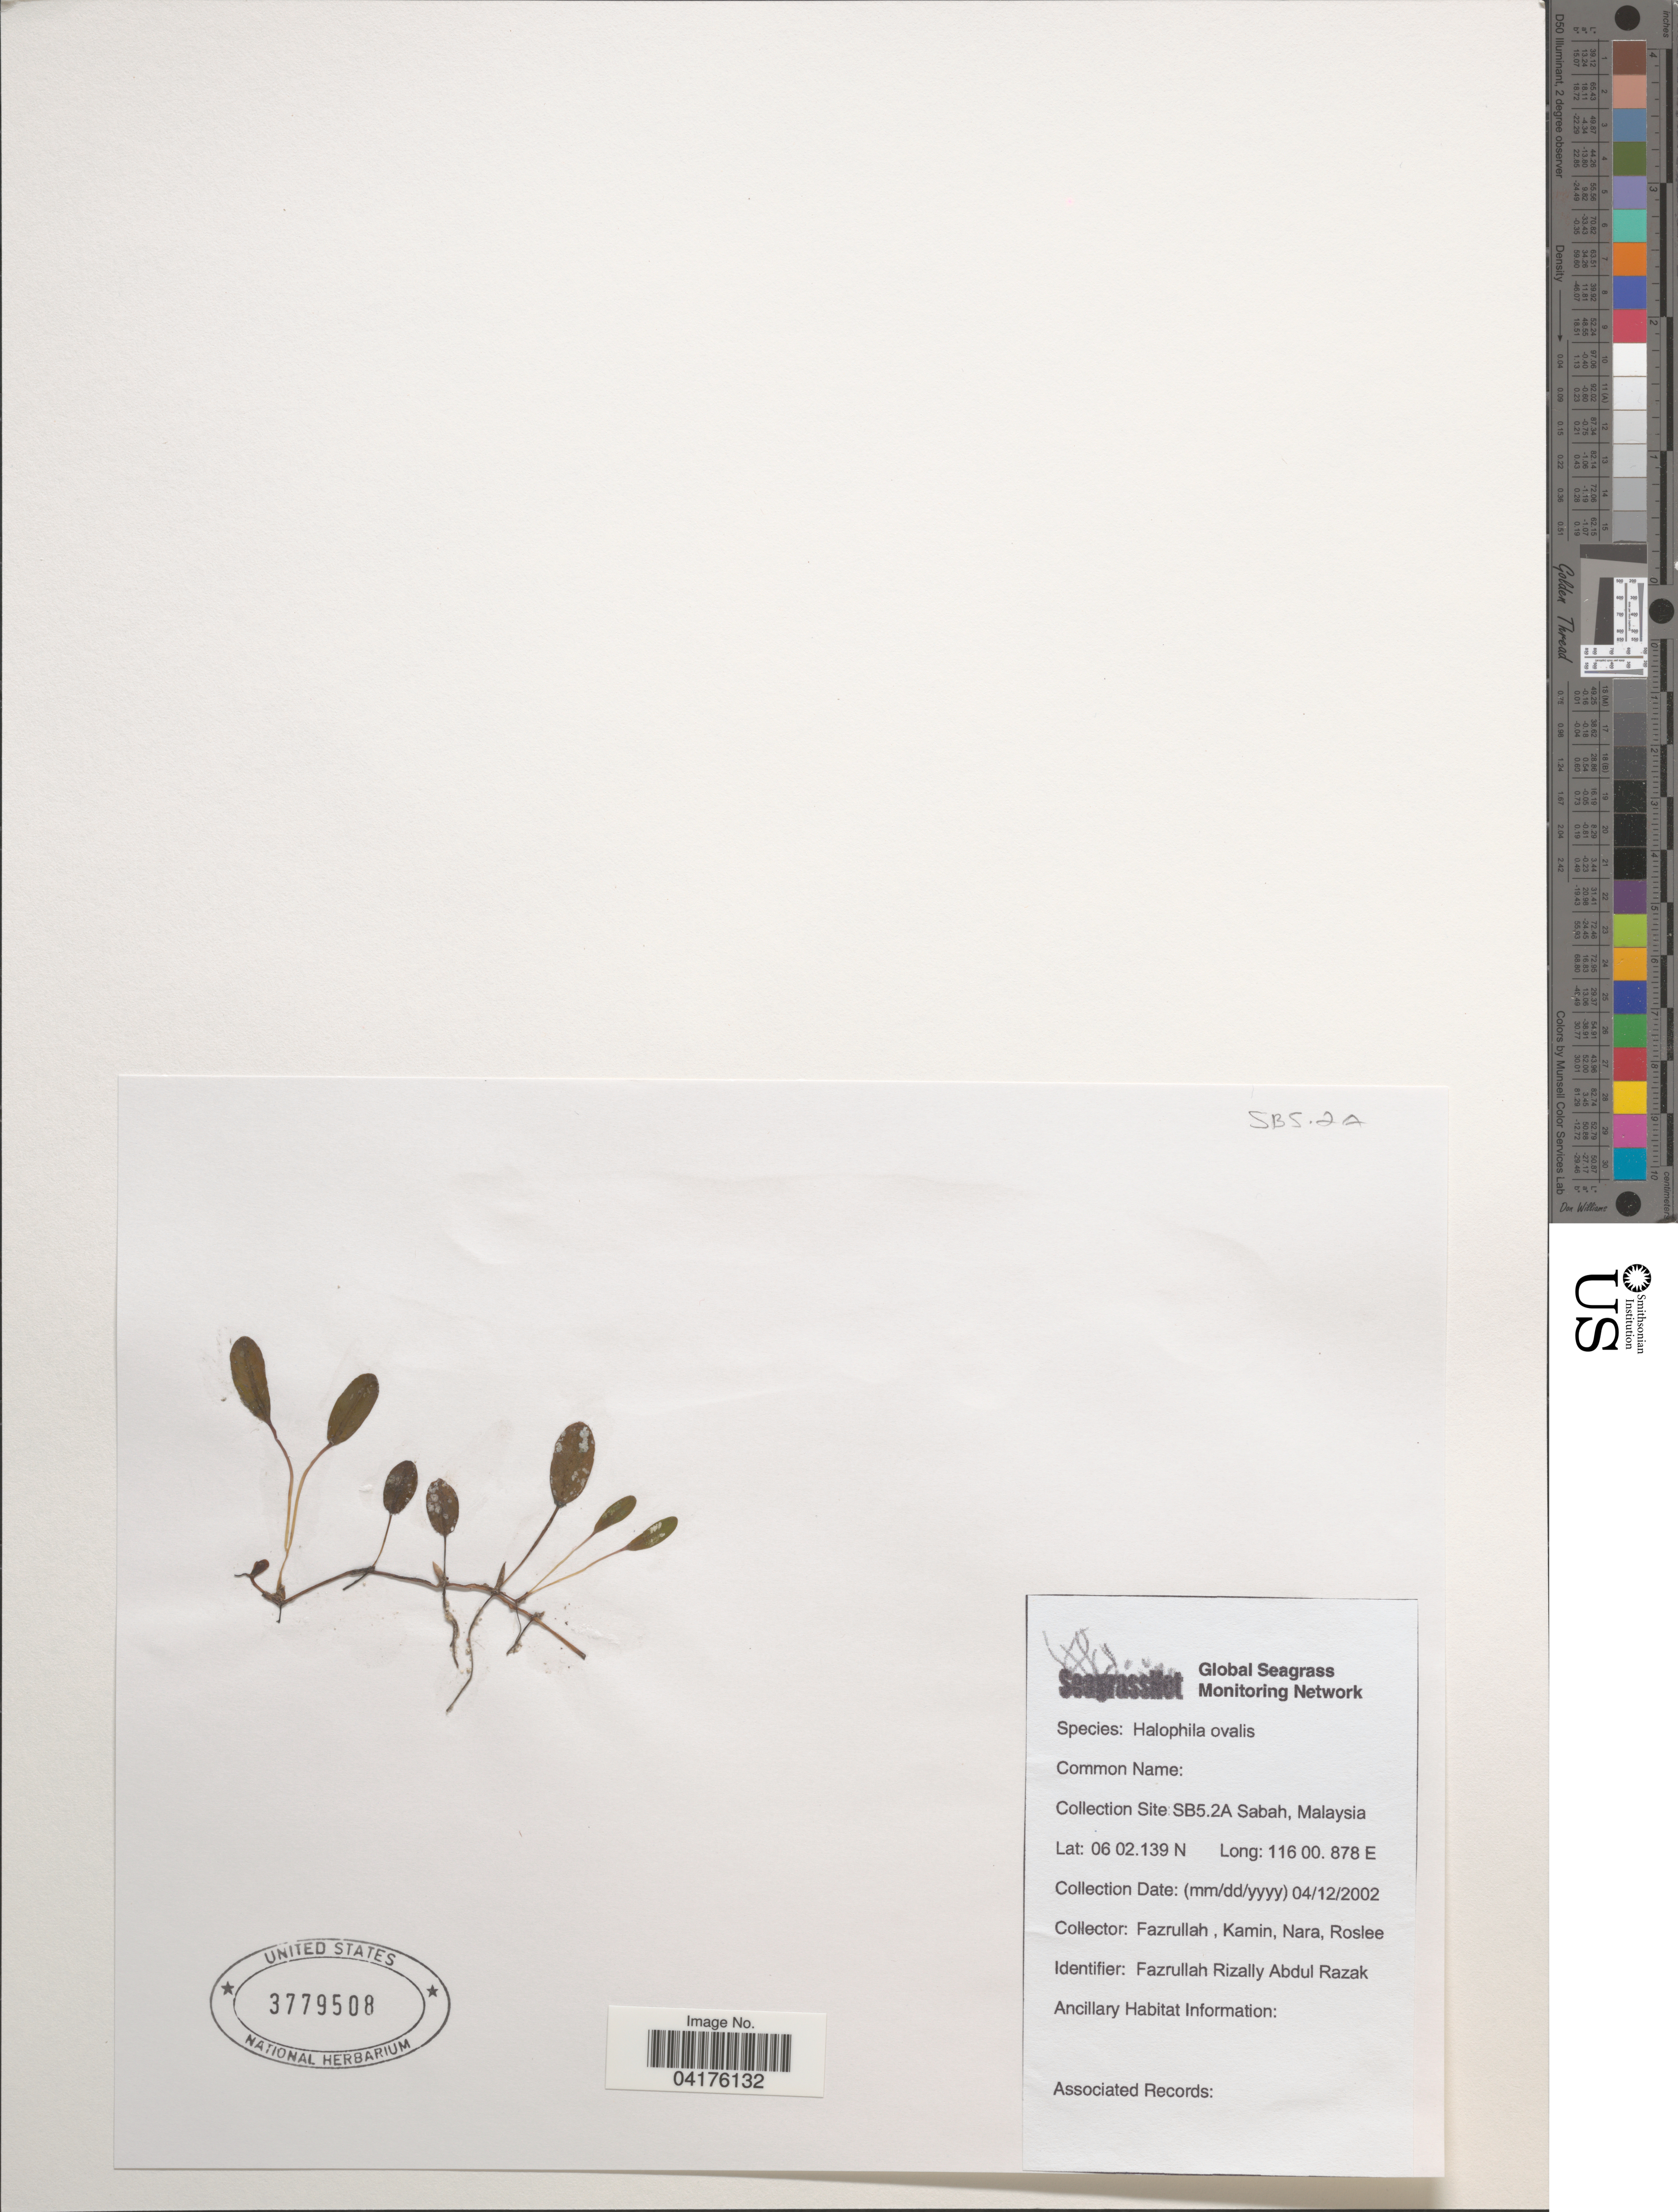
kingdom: Plantae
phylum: Tracheophyta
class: Liliopsida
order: Alismatales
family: Hydrocharitaceae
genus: Halophila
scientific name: Halophila ovalis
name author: (R. Br.) Hook. f.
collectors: Fazrullah, Kamin, Nara & Roslee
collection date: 2002-04-12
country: Malaysia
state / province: Sabah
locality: SB5. 2A Sabah.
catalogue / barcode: US 3779508